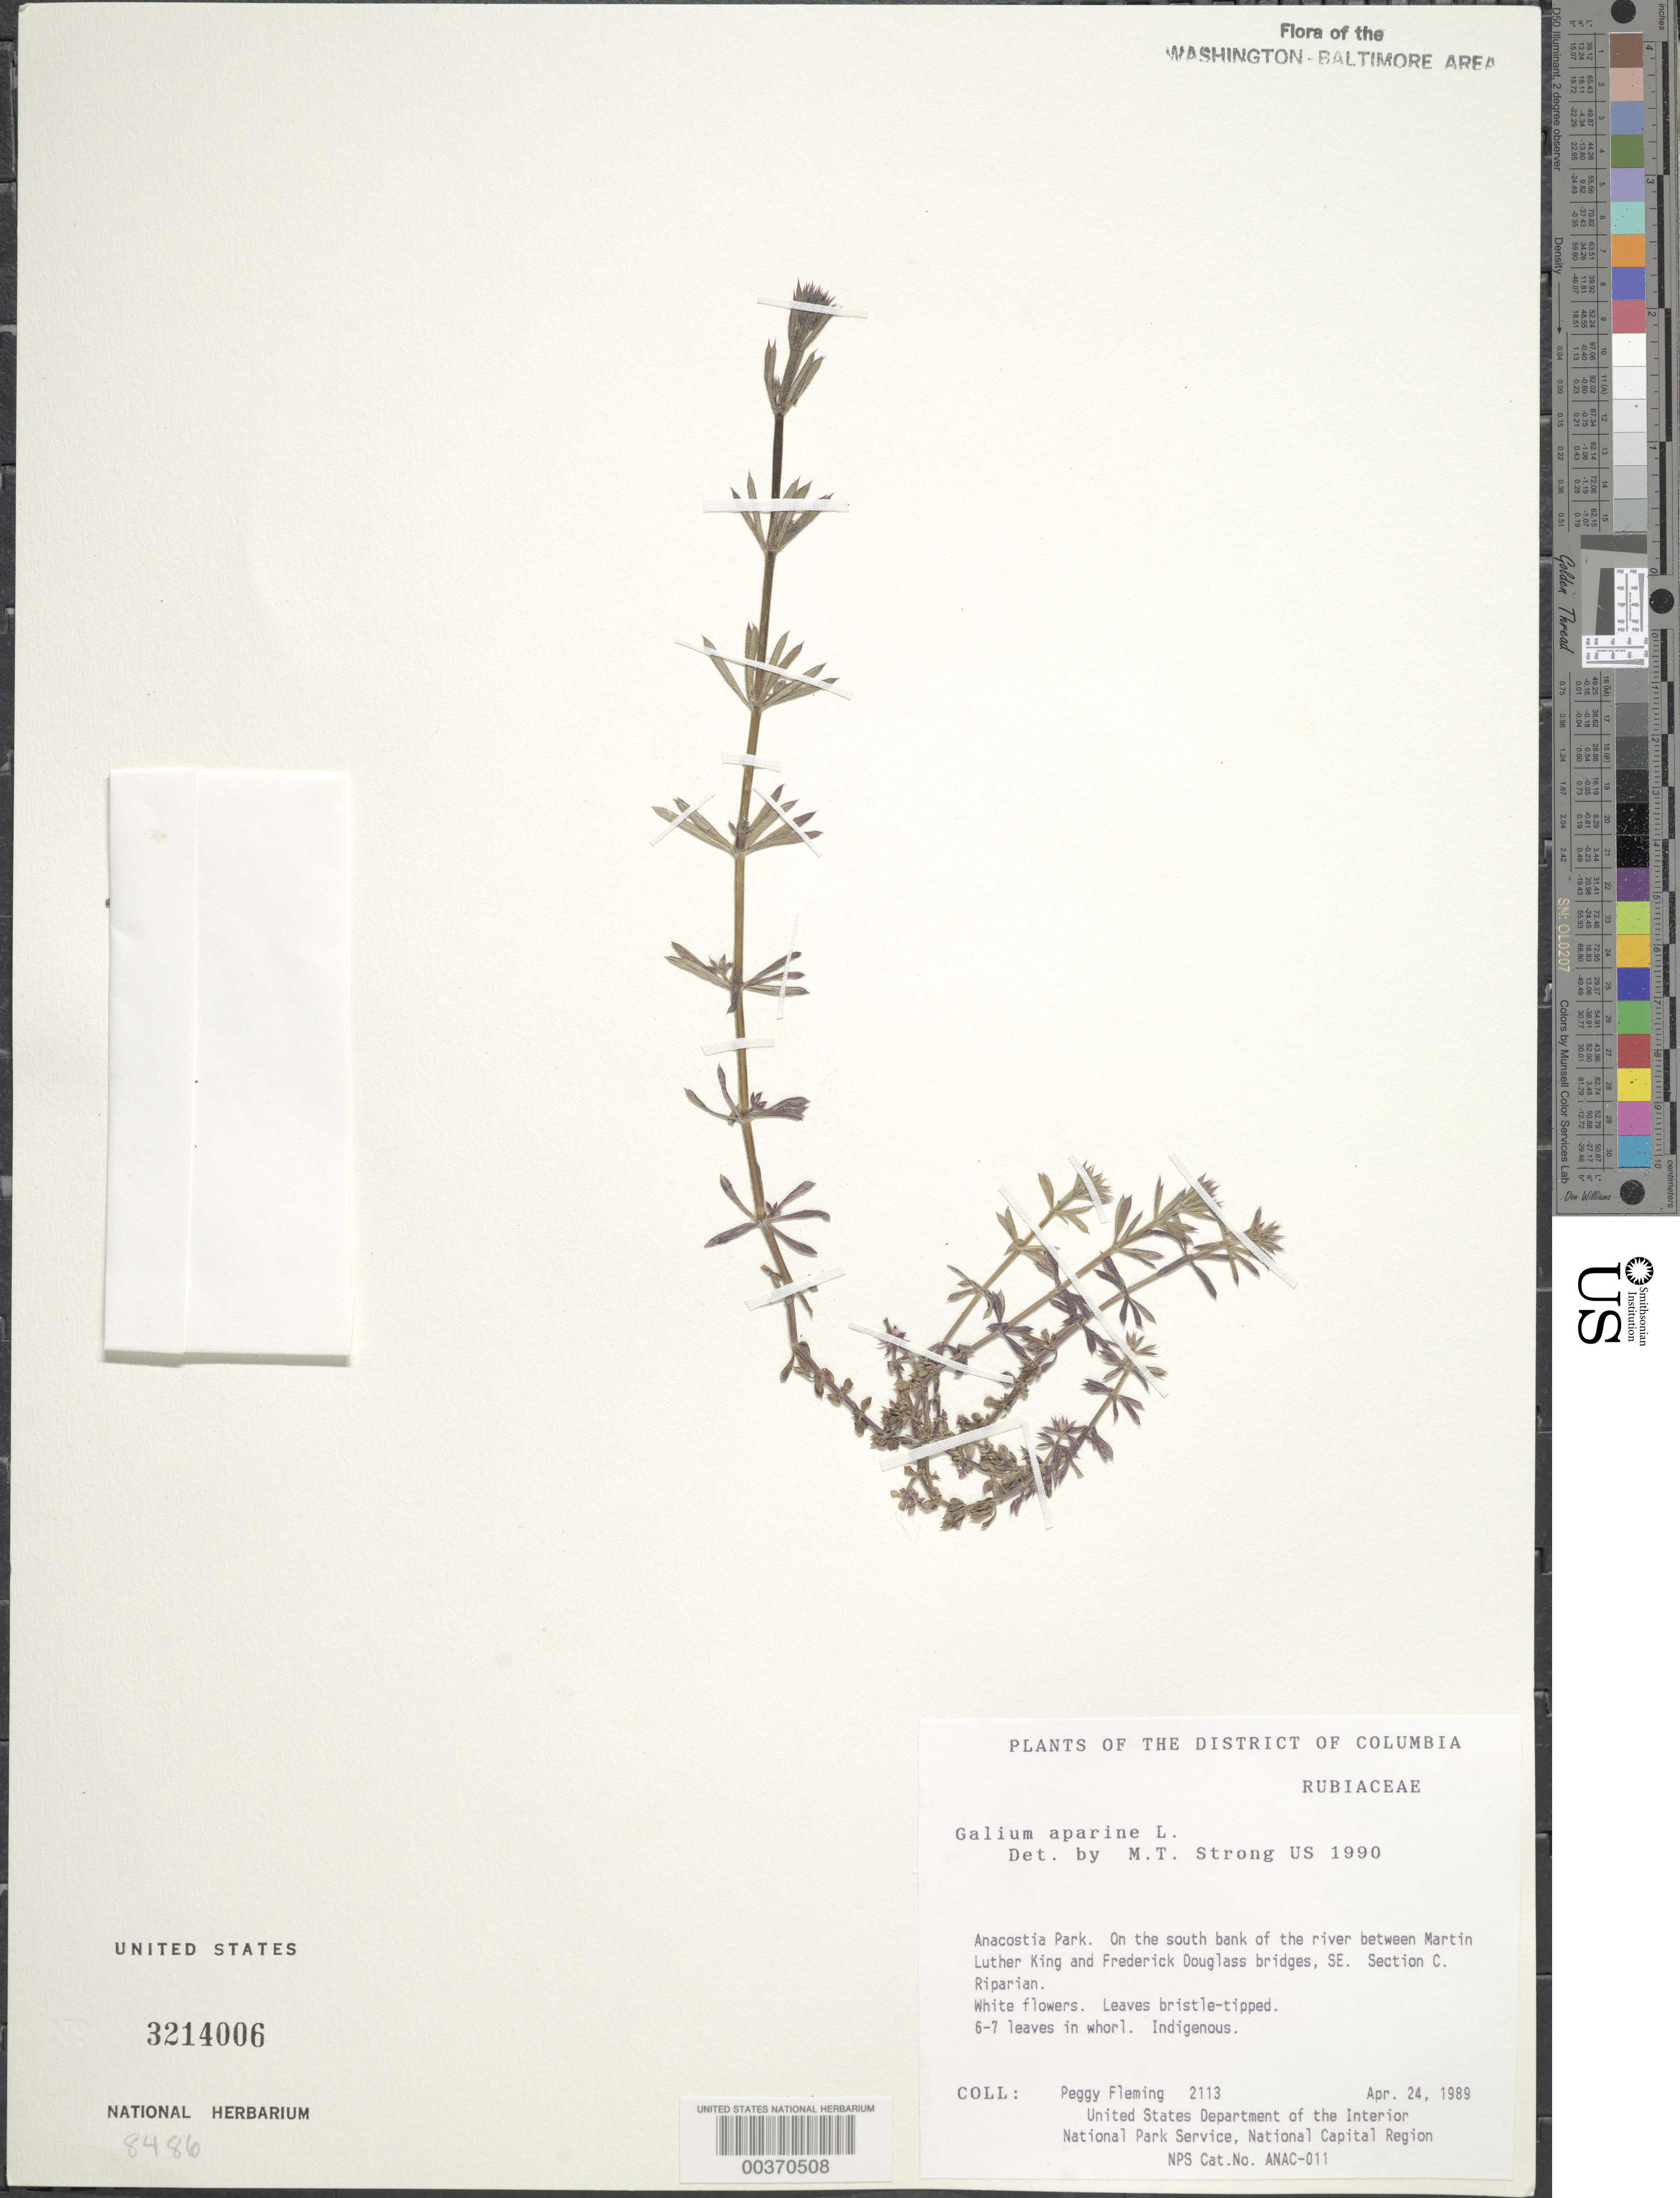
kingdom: Plantae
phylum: Tracheophyta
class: Magnoliopsida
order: Gentianales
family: Rubiaceae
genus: Galium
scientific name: Galium aparine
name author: L.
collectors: P. Fleming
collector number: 2113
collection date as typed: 24 Apr 1989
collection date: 1989-04-24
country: United States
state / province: District of Columbia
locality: Anacostia Park, S bank of river between Martin Luther King and Frederick Douglass bridges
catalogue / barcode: US 3214006